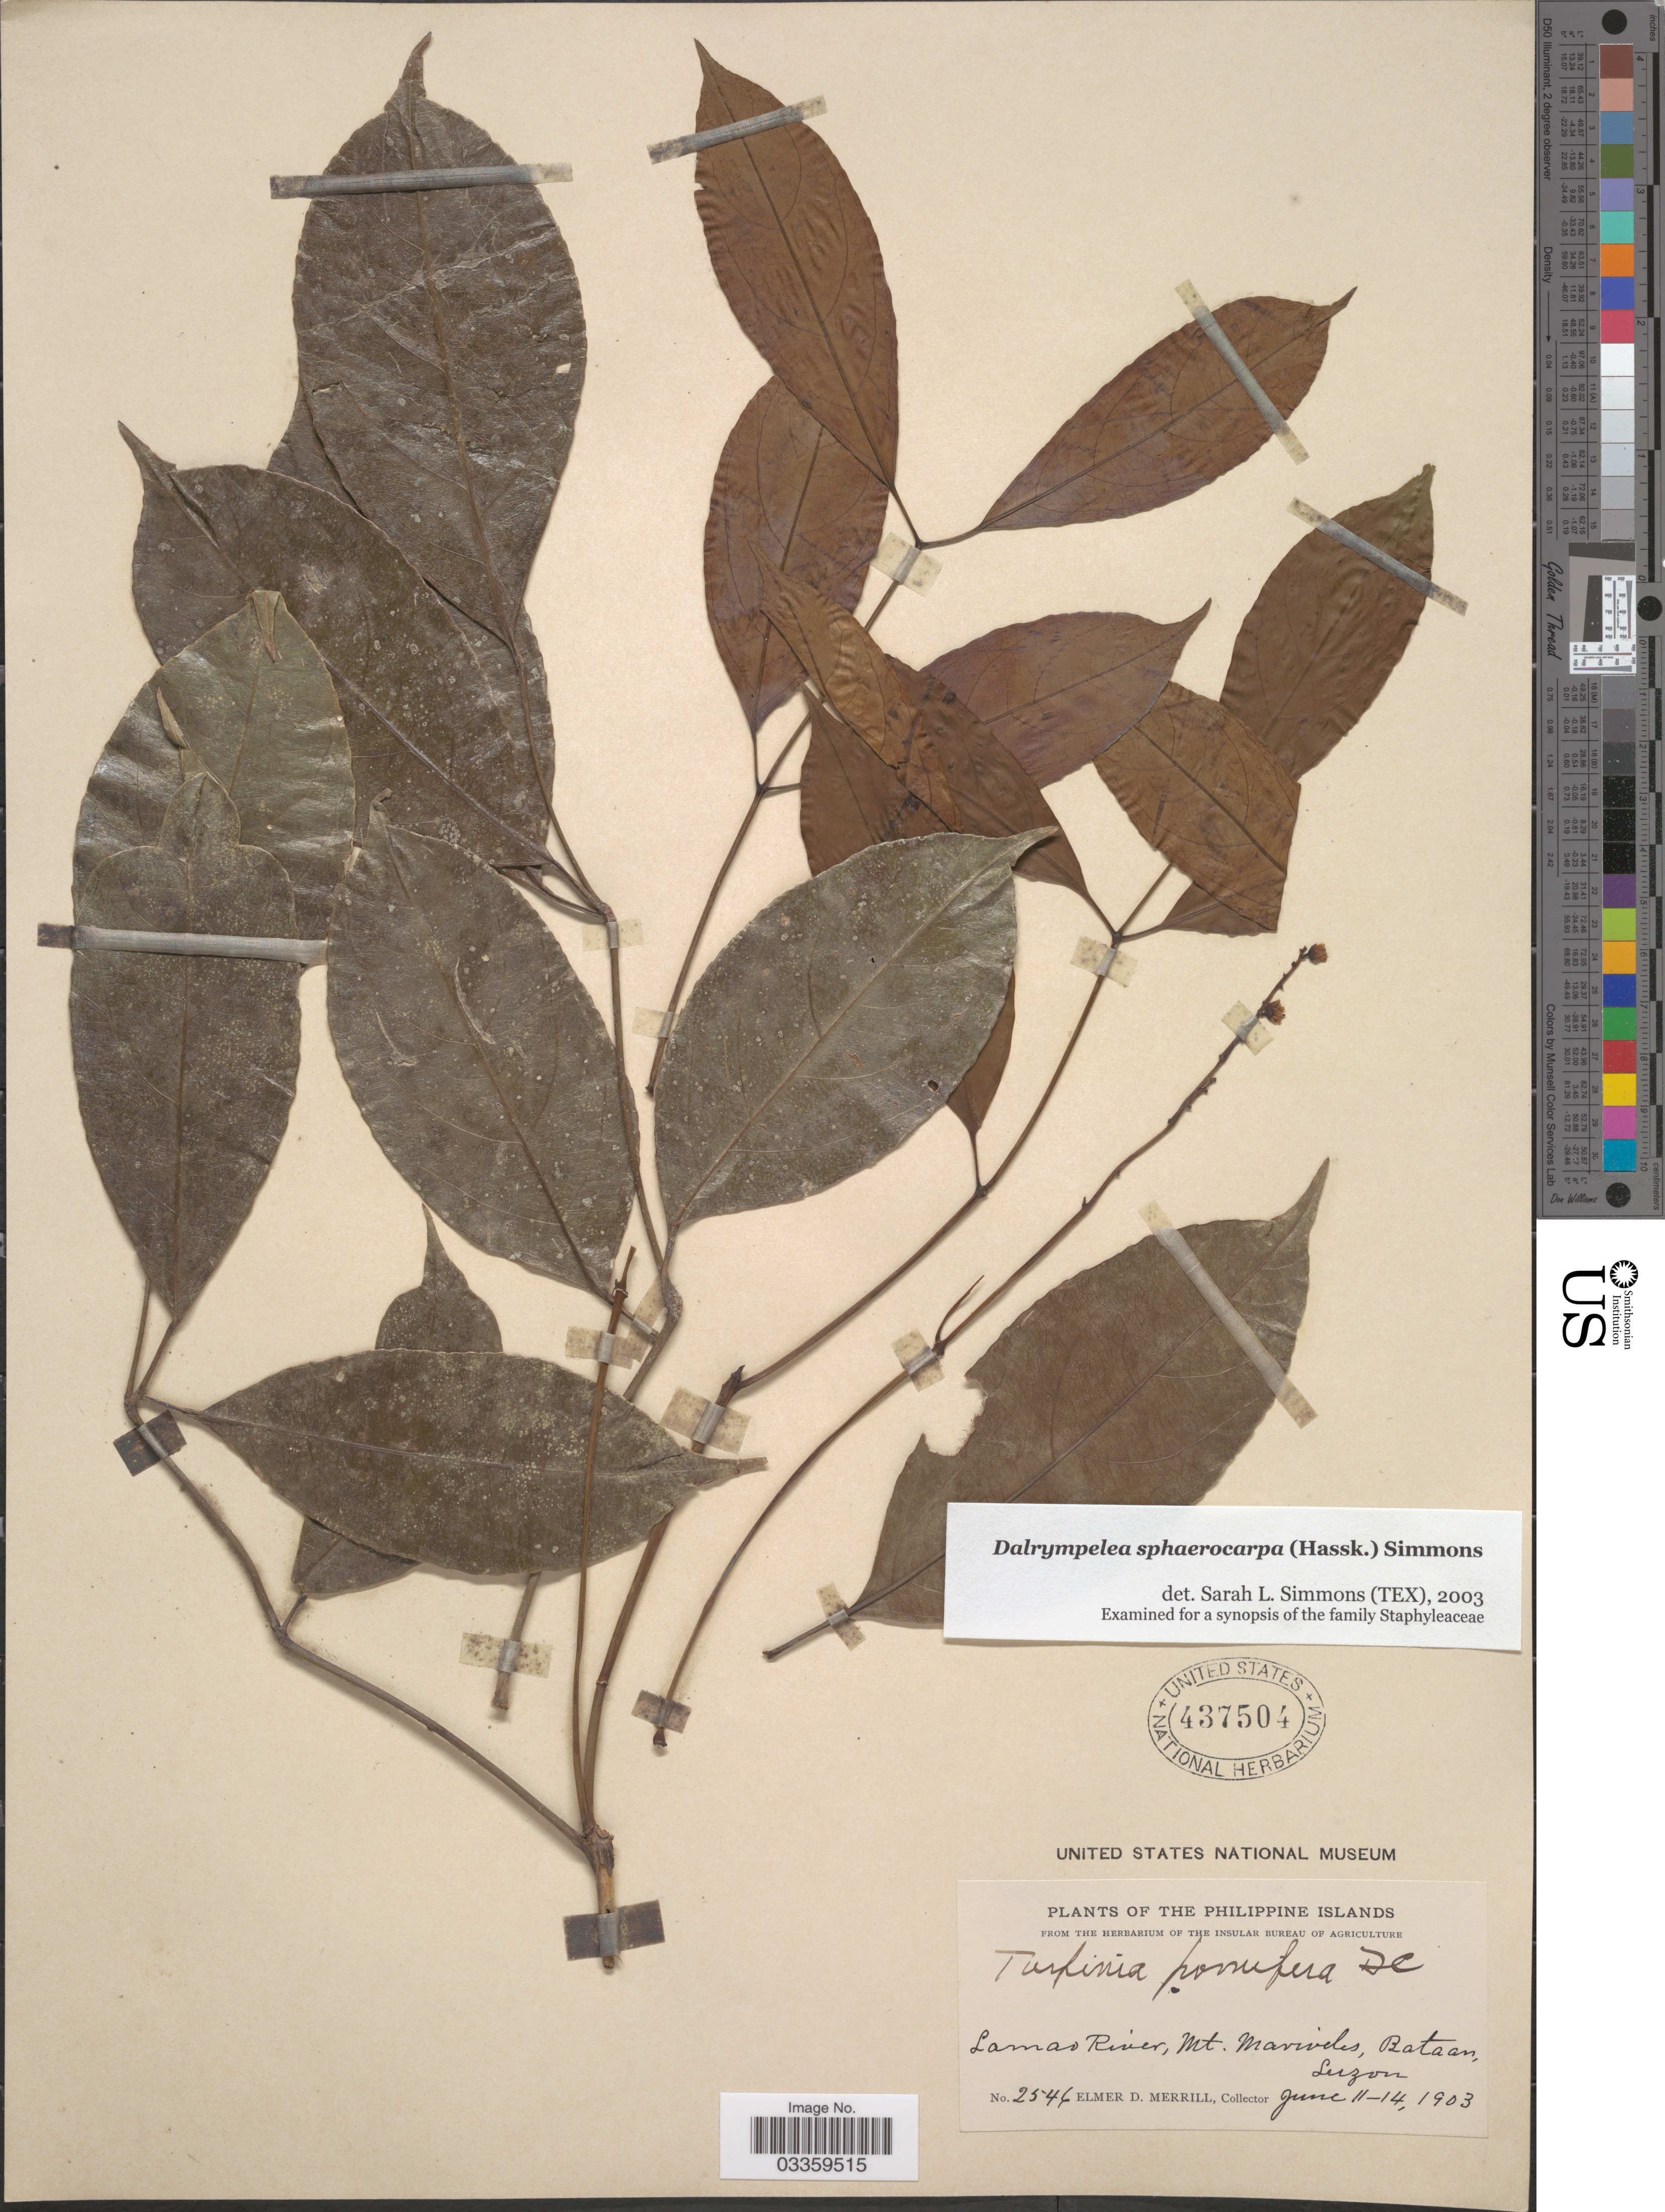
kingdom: Plantae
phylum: Tracheophyta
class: Magnoliopsida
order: Crossosomatales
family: Staphyleaceae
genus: Dalrympelea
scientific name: Dalrympelea sphaerocarpa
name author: (Hassk.) Nor-Ezzaw.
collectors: E. D. Merrill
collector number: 2546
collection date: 1903-06-11/1903-06-14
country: Philippines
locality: Philippine Islands. Lamao River, Mt. Mariveles, Bataan, Luzon.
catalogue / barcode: US 437504